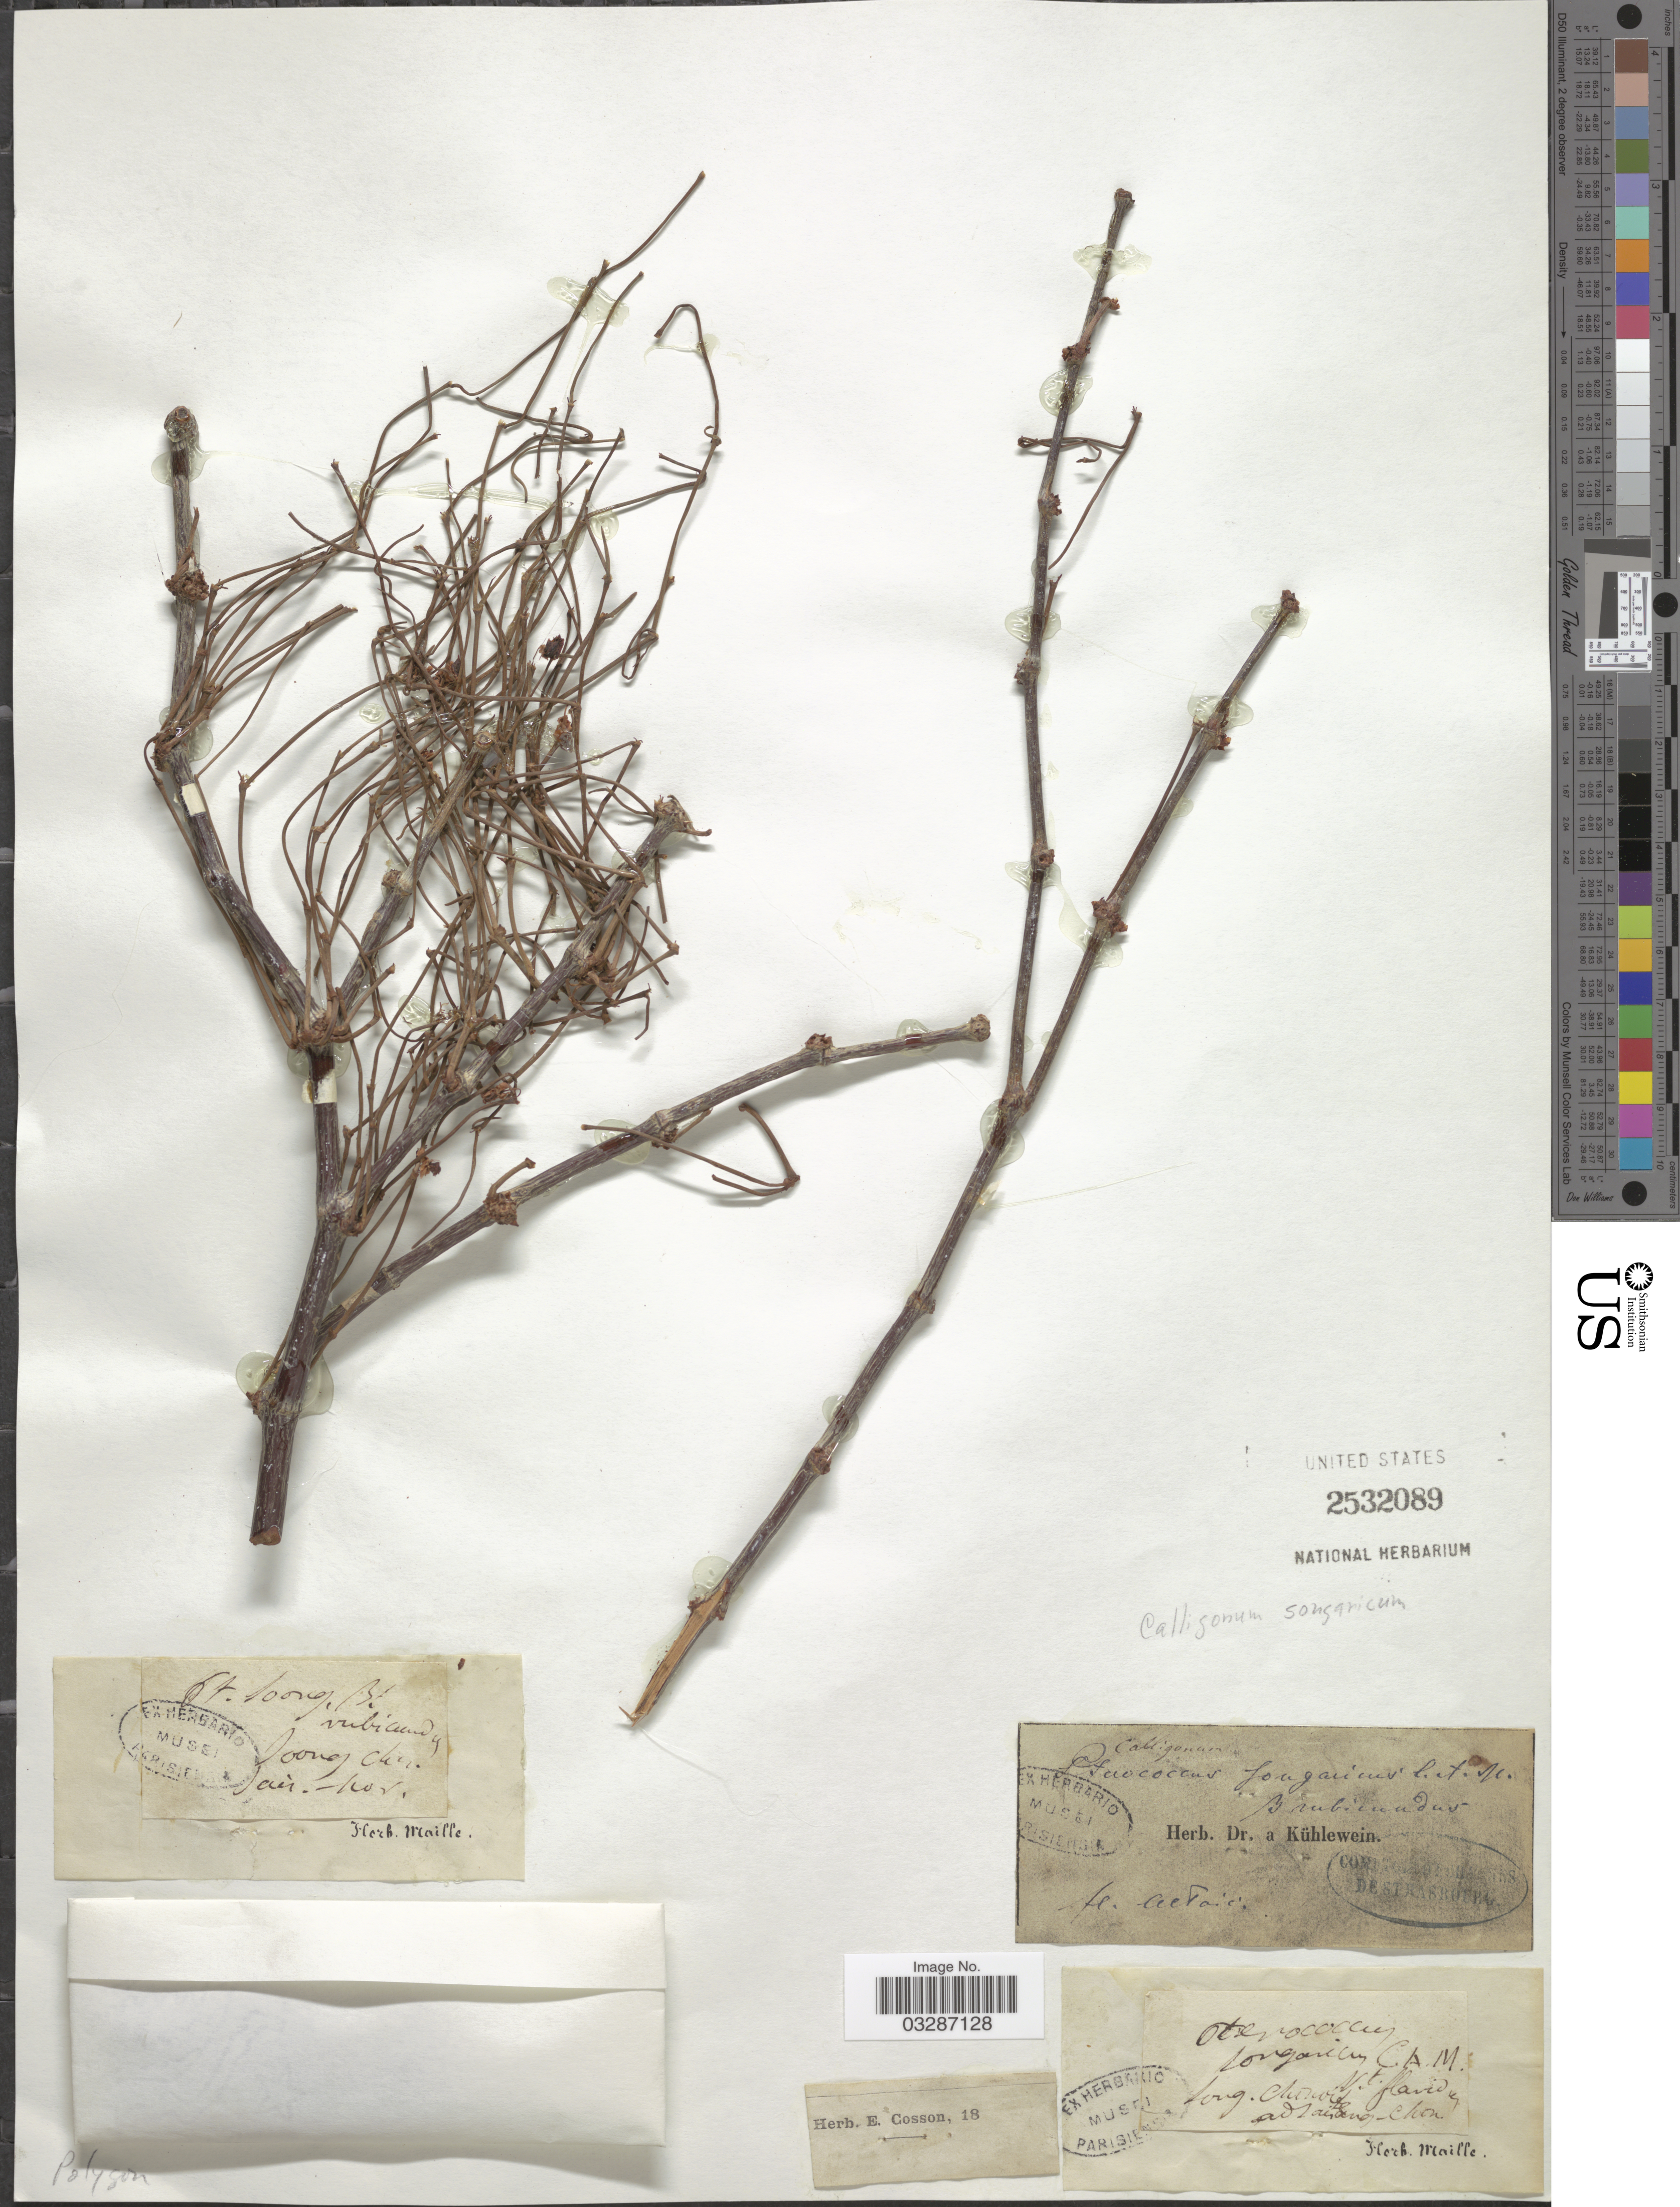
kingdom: Plantae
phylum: Tracheophyta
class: Magnoliopsida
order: Caryophyllales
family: Polygonaceae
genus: Calligonum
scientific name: Calligonum soongaricum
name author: Endl.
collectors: Ex herb. Maille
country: Russian Federation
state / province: Altai Republic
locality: Altaic. Long Chiwits. [interpreted]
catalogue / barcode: US 2532089